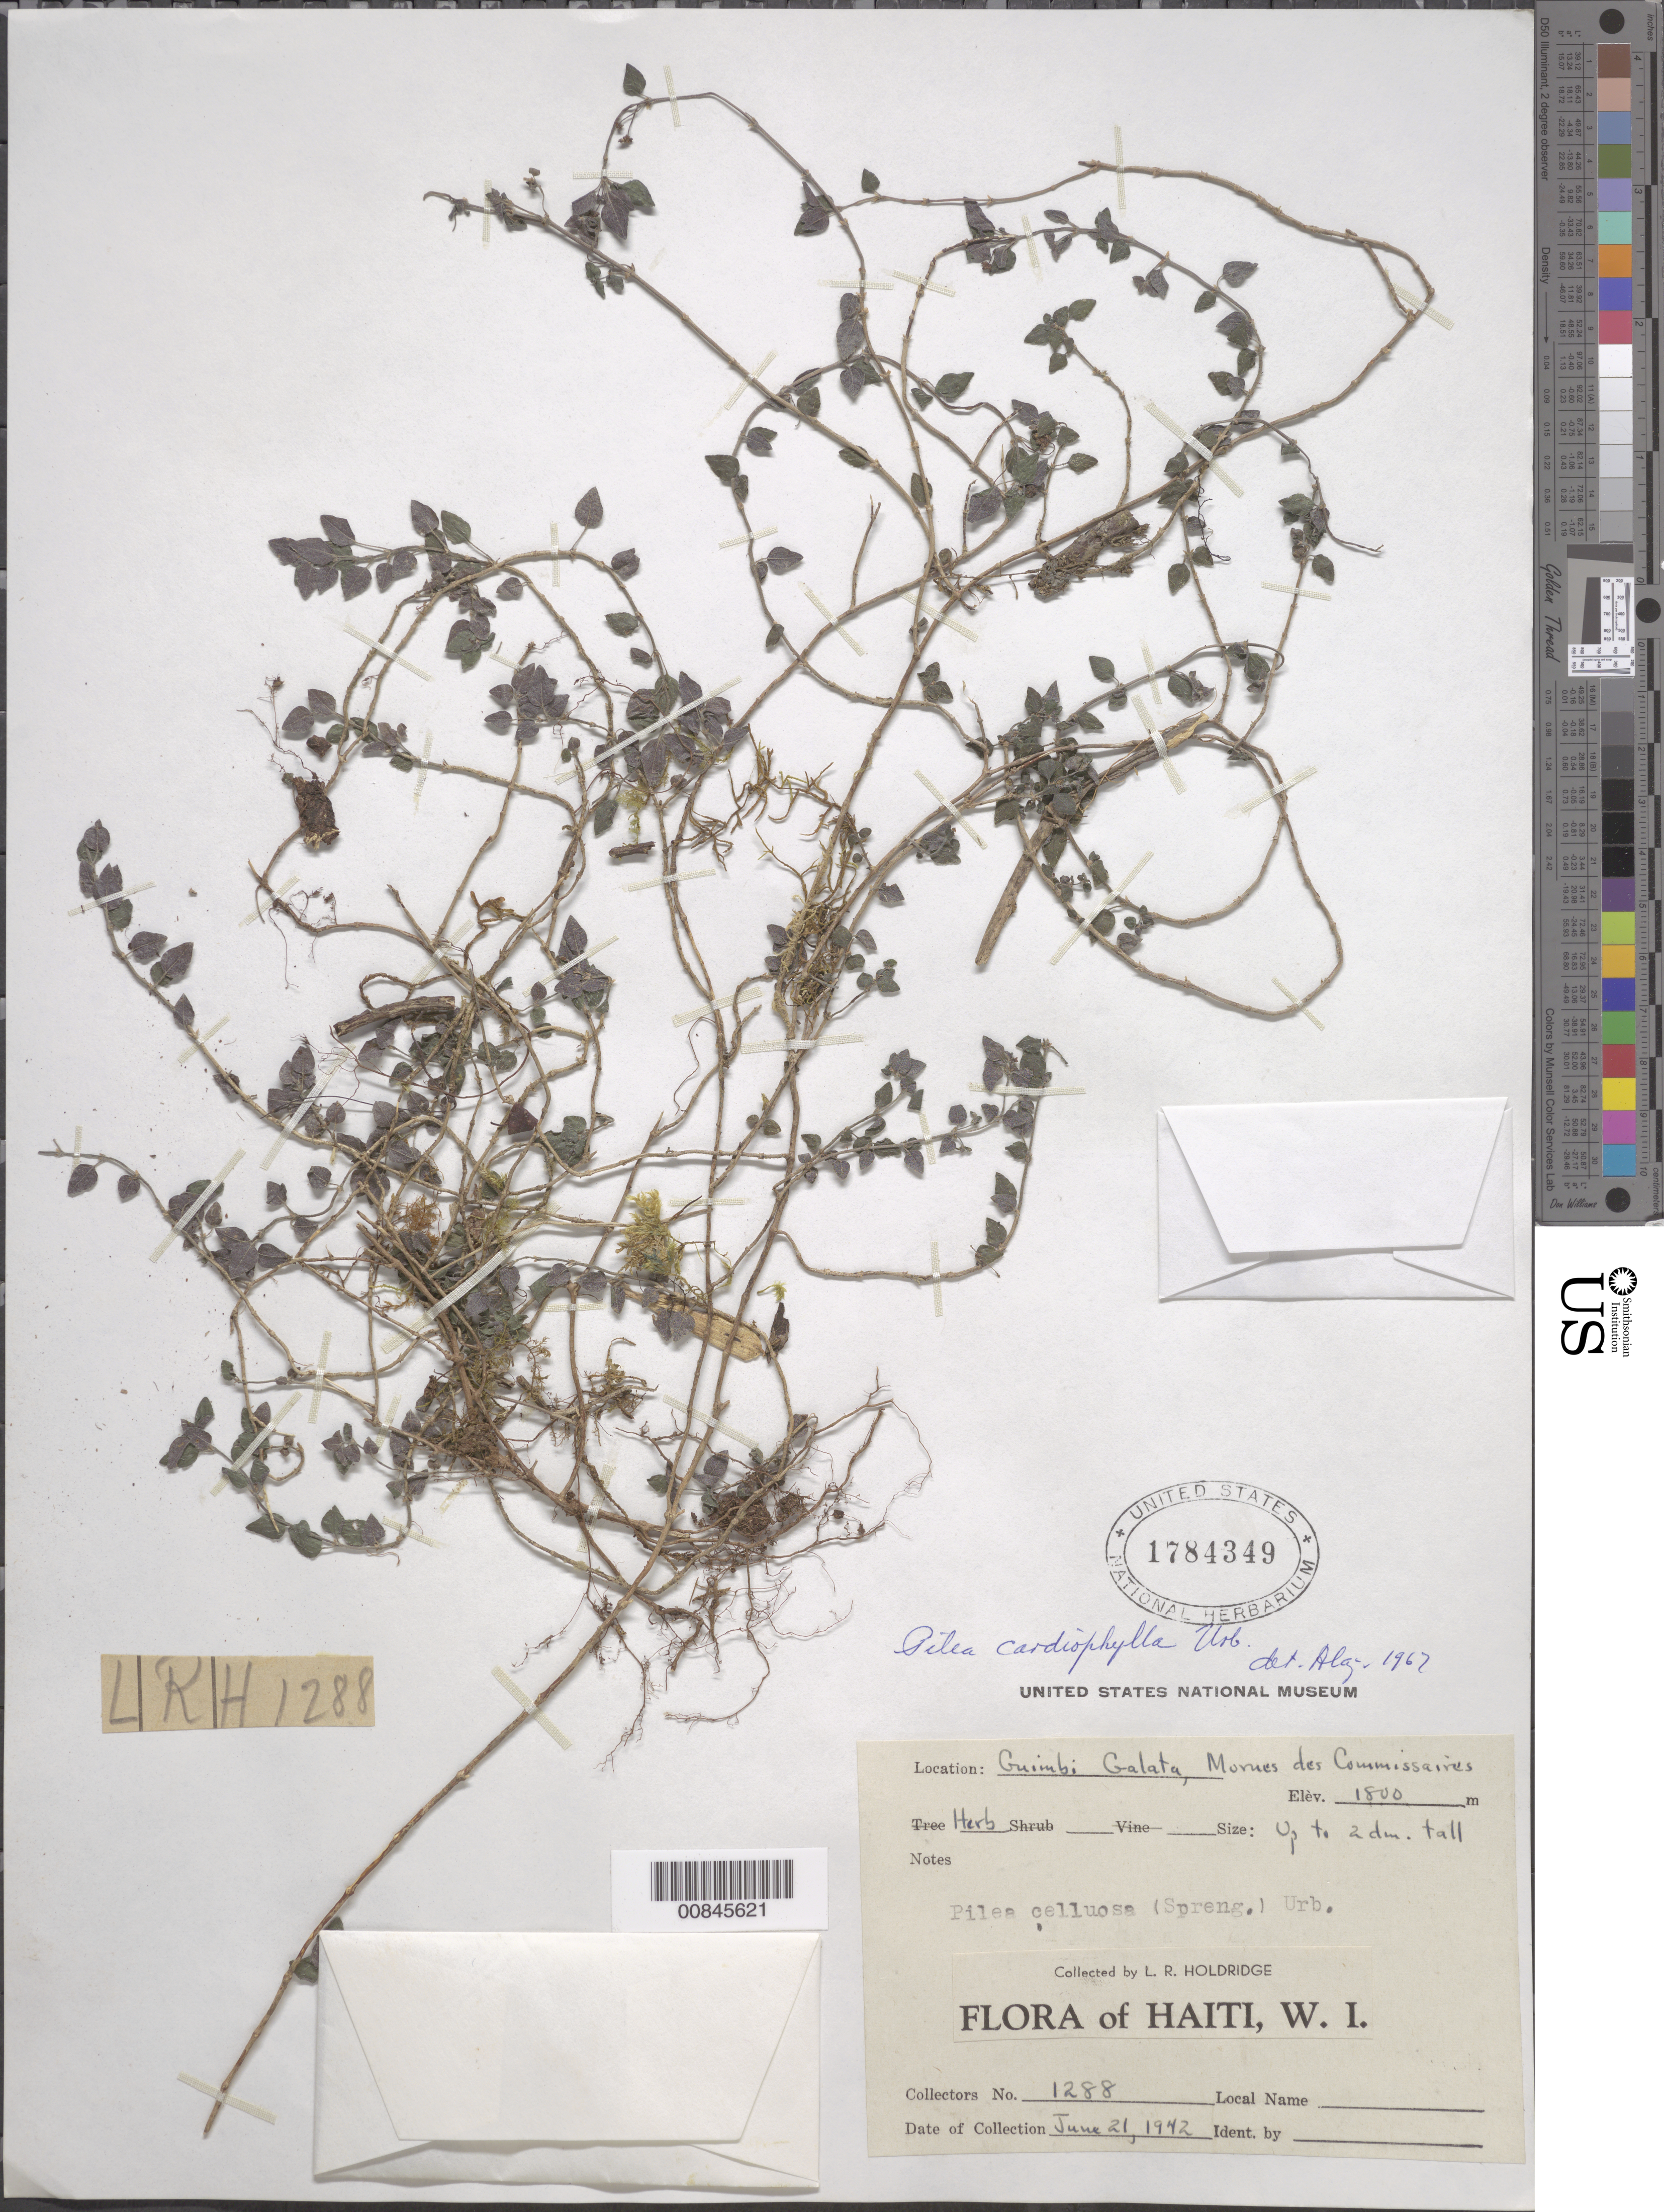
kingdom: Plantae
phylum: Tracheophyta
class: Magnoliopsida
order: Rosales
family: Urticaceae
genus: Pilea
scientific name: Pilea cardiophylla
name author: Urb.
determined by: Liogier, Alain H.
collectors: L. Holdridge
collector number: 1288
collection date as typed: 21 Jun 1942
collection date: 1942-06-21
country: Haiti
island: Hispaniola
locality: Guimbi Galata, Mornes des Commissaires.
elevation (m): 1800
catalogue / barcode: US 1784349